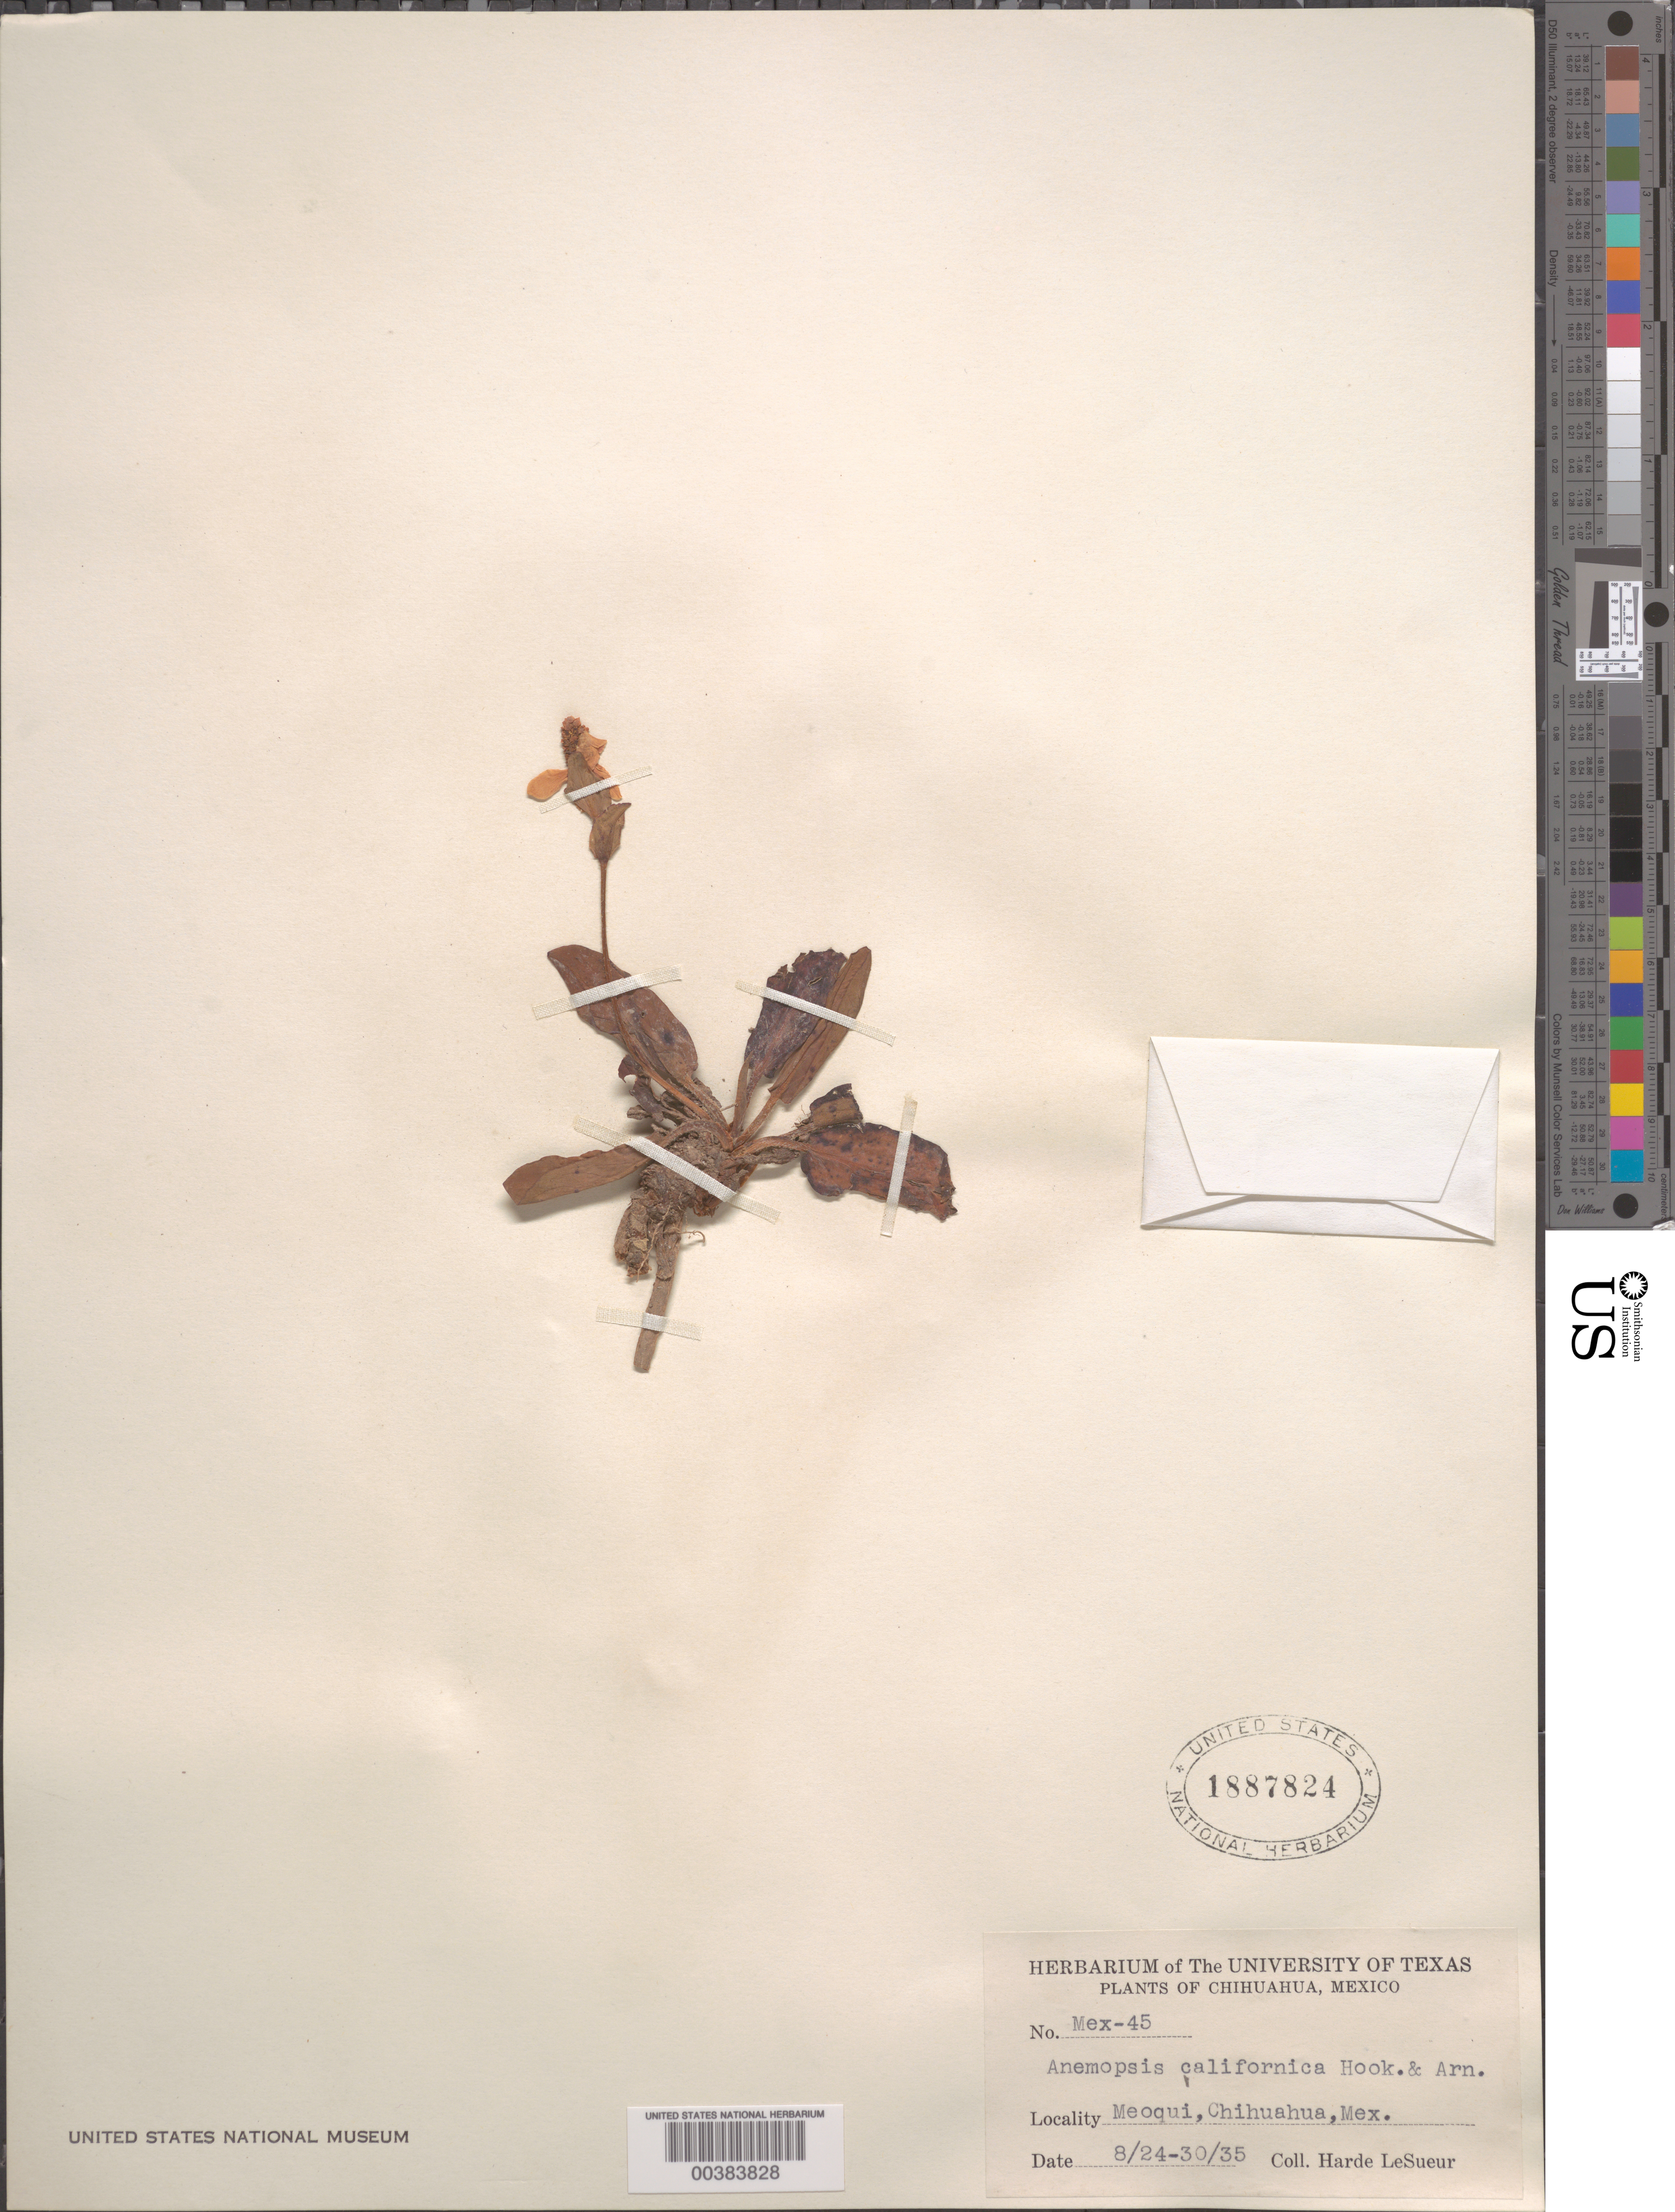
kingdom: Plantae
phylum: Tracheophyta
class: Magnoliopsida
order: Piperales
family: Saururaceae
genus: Anemopsis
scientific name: Anemopsis californica var. typica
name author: Kelso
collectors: D. H. LeSueur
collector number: Mex-45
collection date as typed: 24 Aug 1935 to 30 Aug 1935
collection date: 1935-08-24/1935-08-30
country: Mexico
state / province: Chihuahua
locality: Meoqui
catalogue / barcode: US 1887824